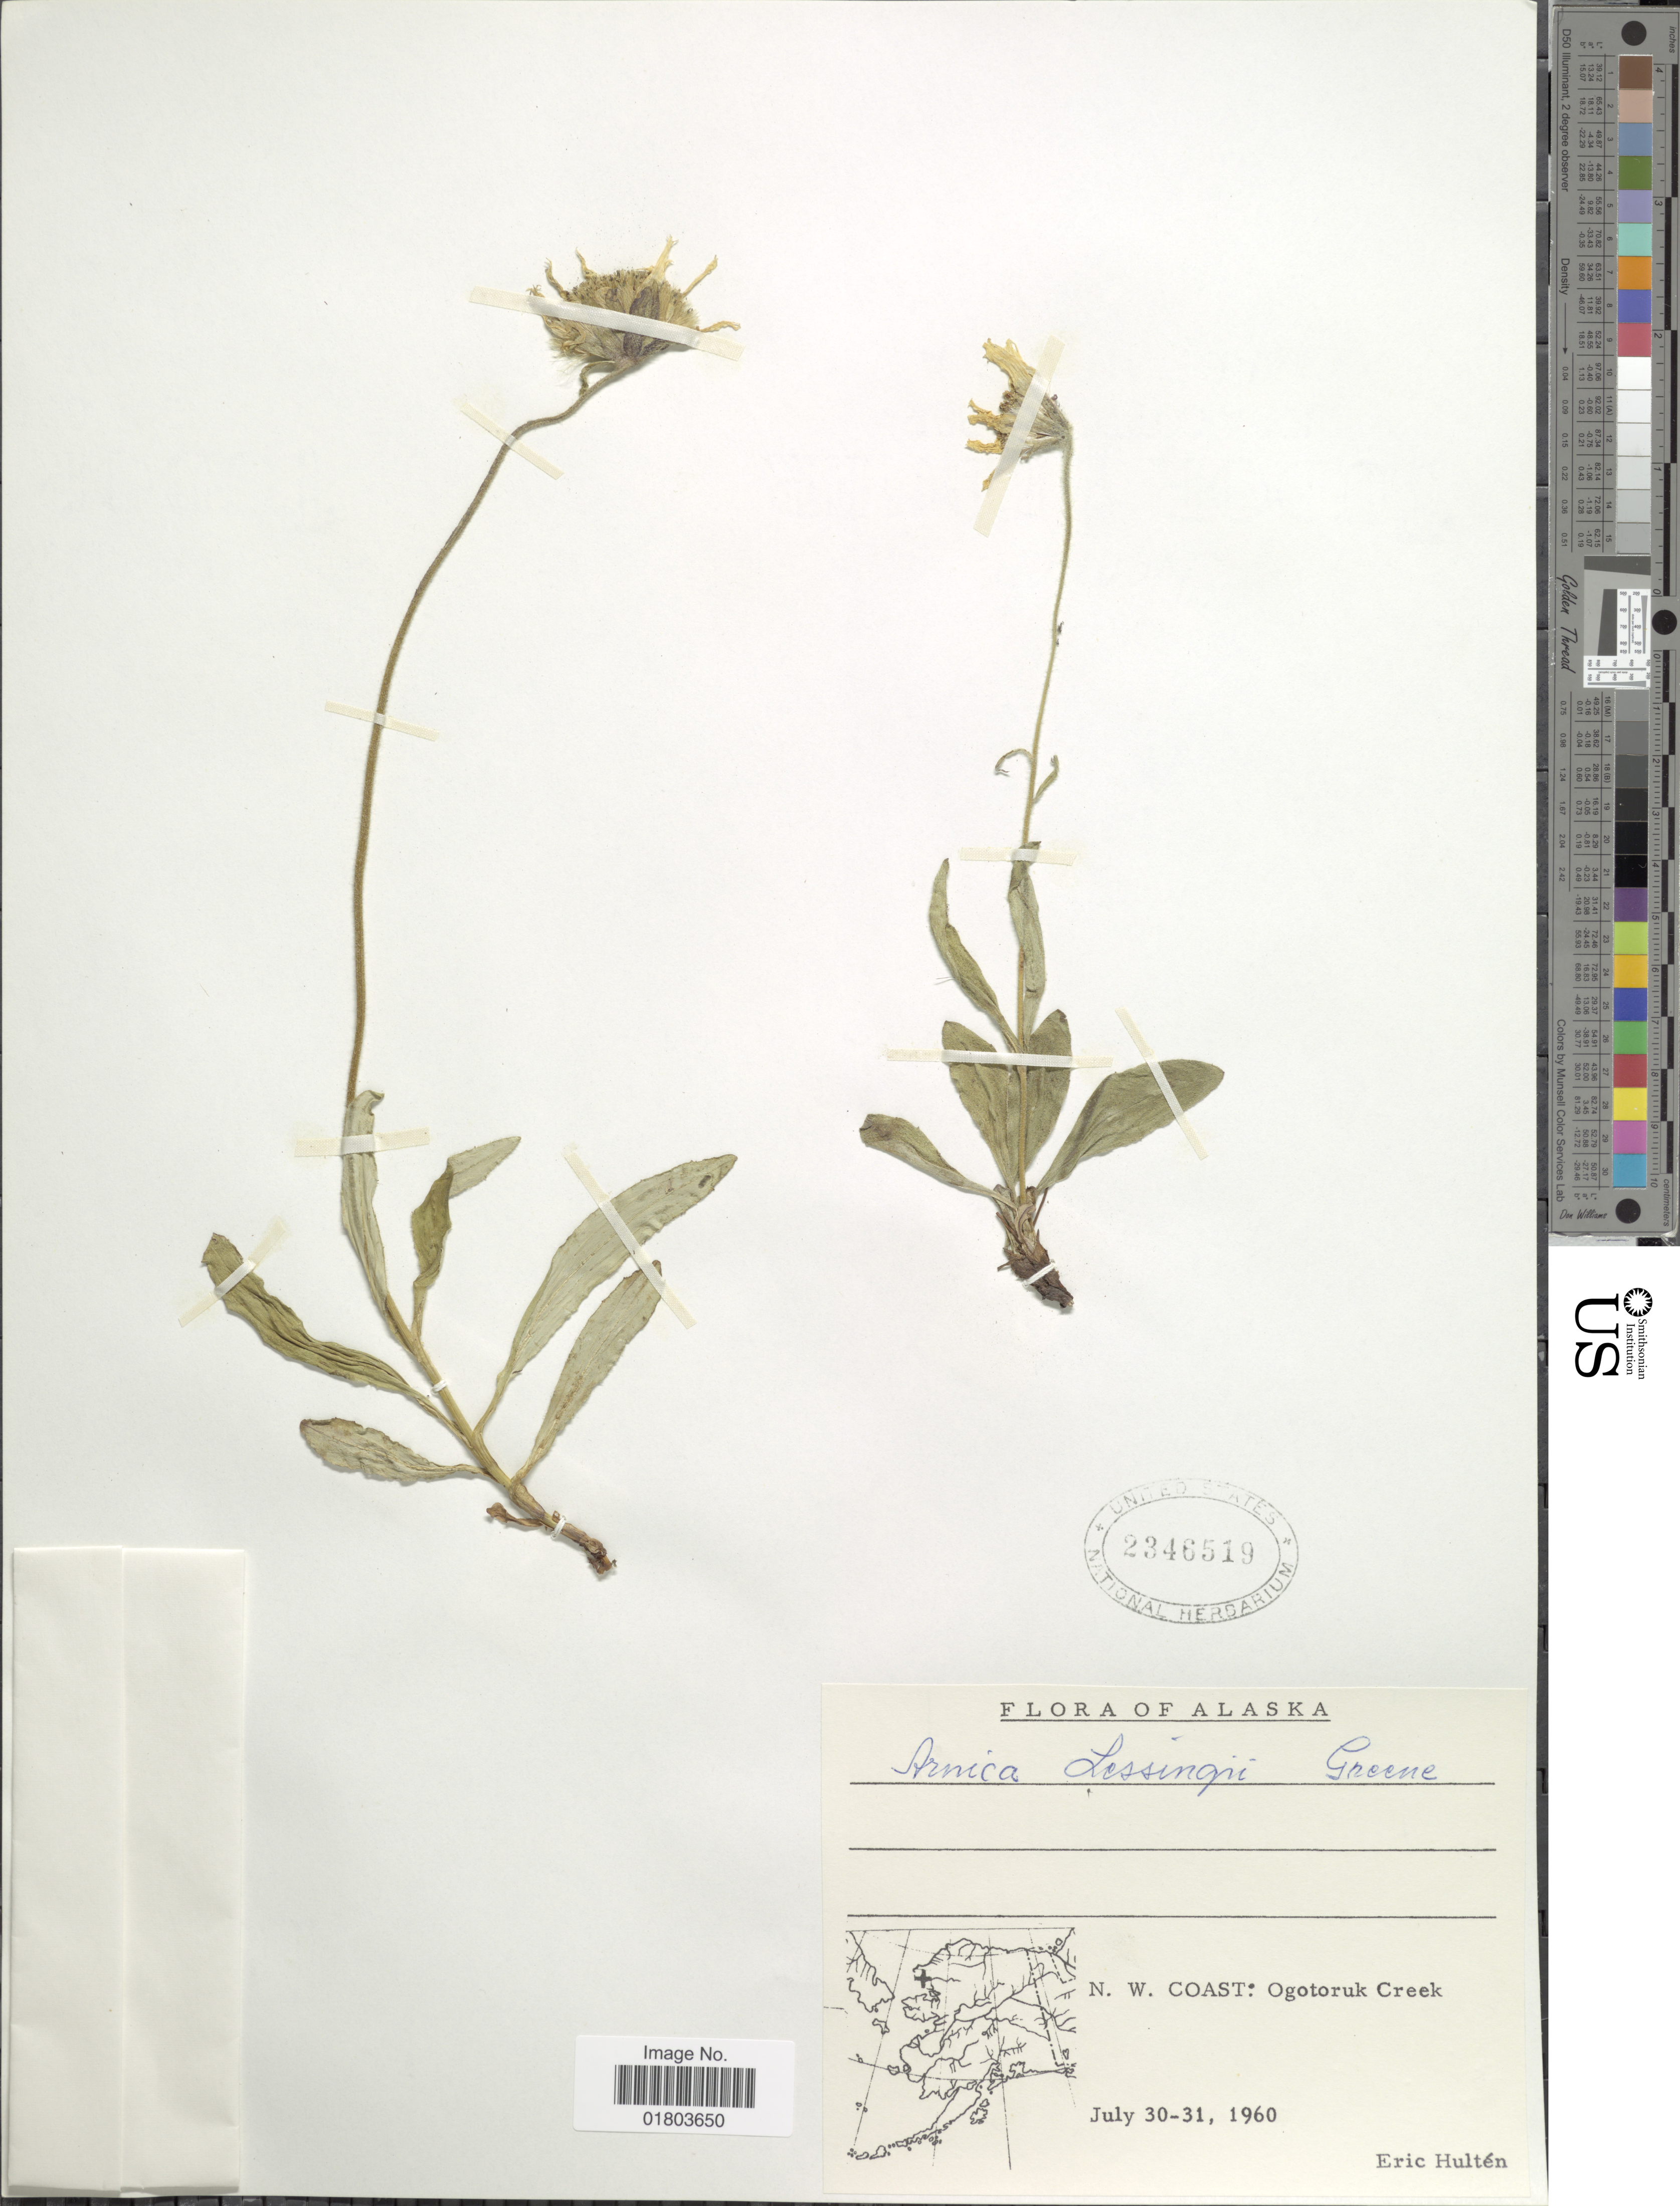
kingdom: Plantae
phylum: Tracheophyta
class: Magnoliopsida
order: Asterales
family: Asteraceae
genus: Arnica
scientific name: Arnica lessingii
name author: (Torr. & A. Gray) Greene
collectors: E. G. Hultén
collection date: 1960-07-30/1960-07-31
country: United States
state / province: Alaska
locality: N.W. Coast: Ogotoruk Creek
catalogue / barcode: US 2346519